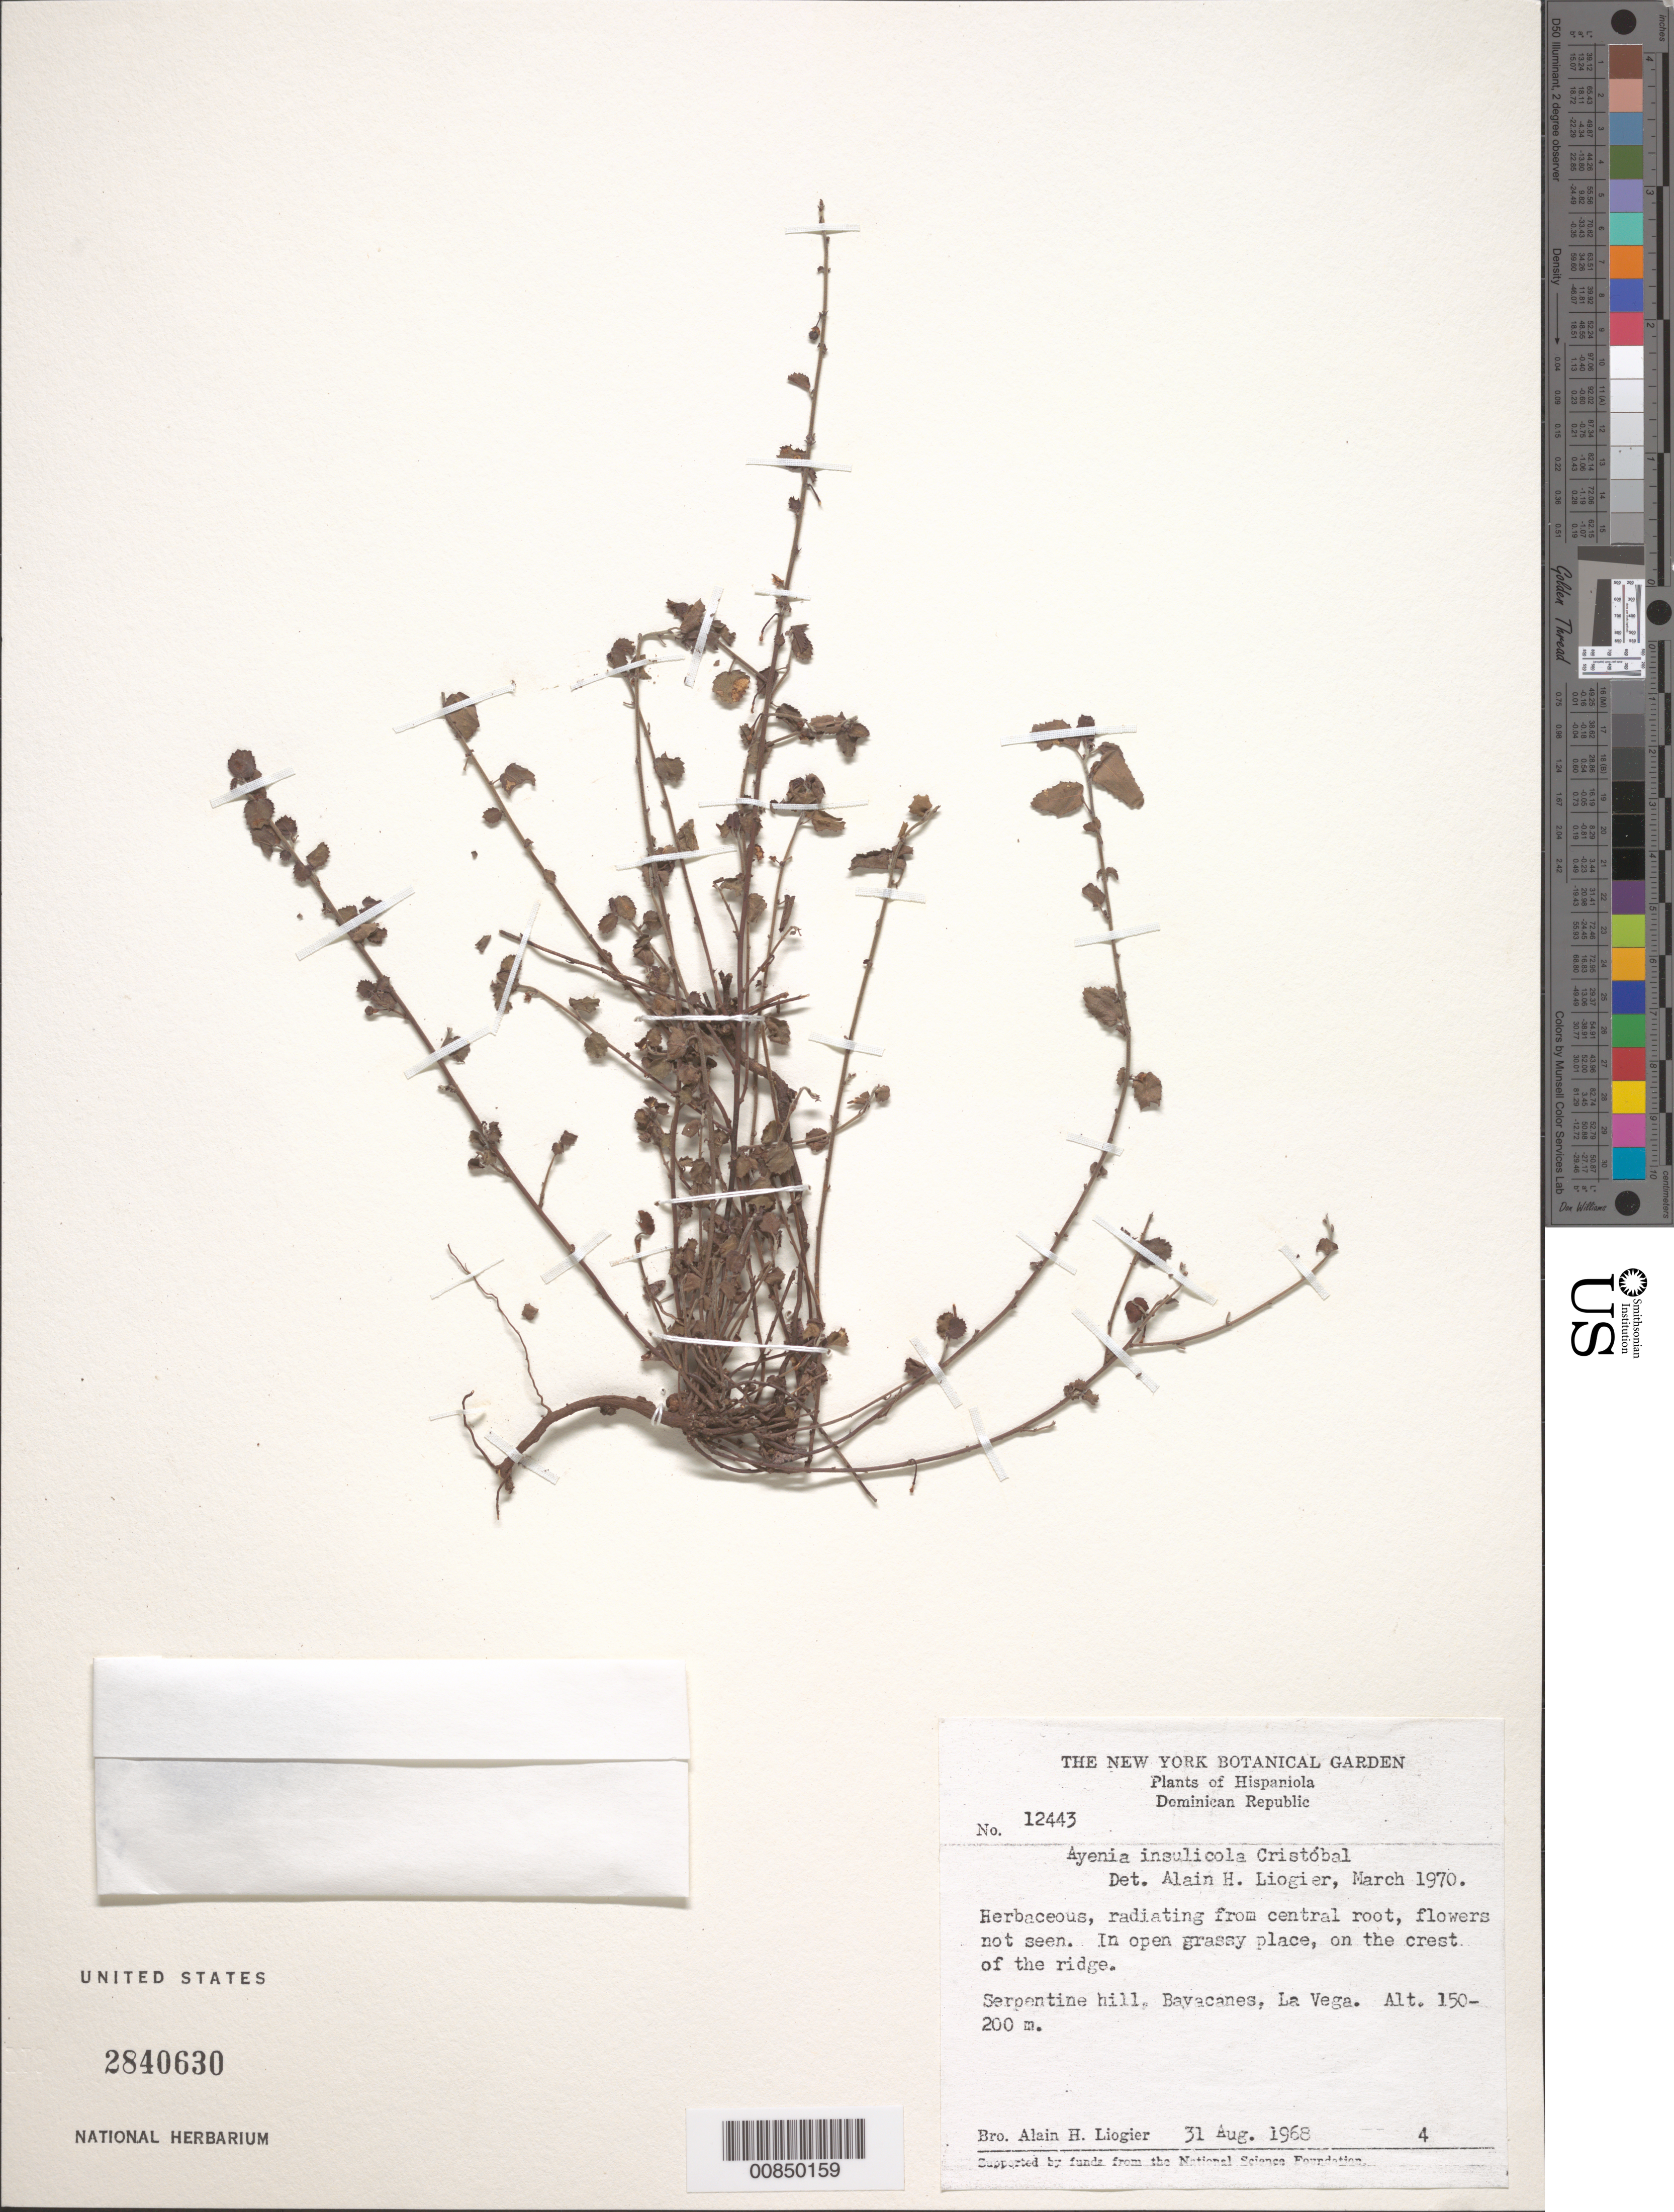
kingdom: Plantae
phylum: Tracheophyta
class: Magnoliopsida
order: Malvales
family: Malvaceae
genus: Ayenia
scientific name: Ayenia insulicola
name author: Cristóbal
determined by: Liogier, Alain H.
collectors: A. H. Liogier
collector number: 12443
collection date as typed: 31 Aug 1968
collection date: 1968-08-31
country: Dominican Republic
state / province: La Vega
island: Hispaniola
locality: Bayacanes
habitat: In open grassy place, on the crest of the ridge of serpentine hill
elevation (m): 150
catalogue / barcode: US 2840630